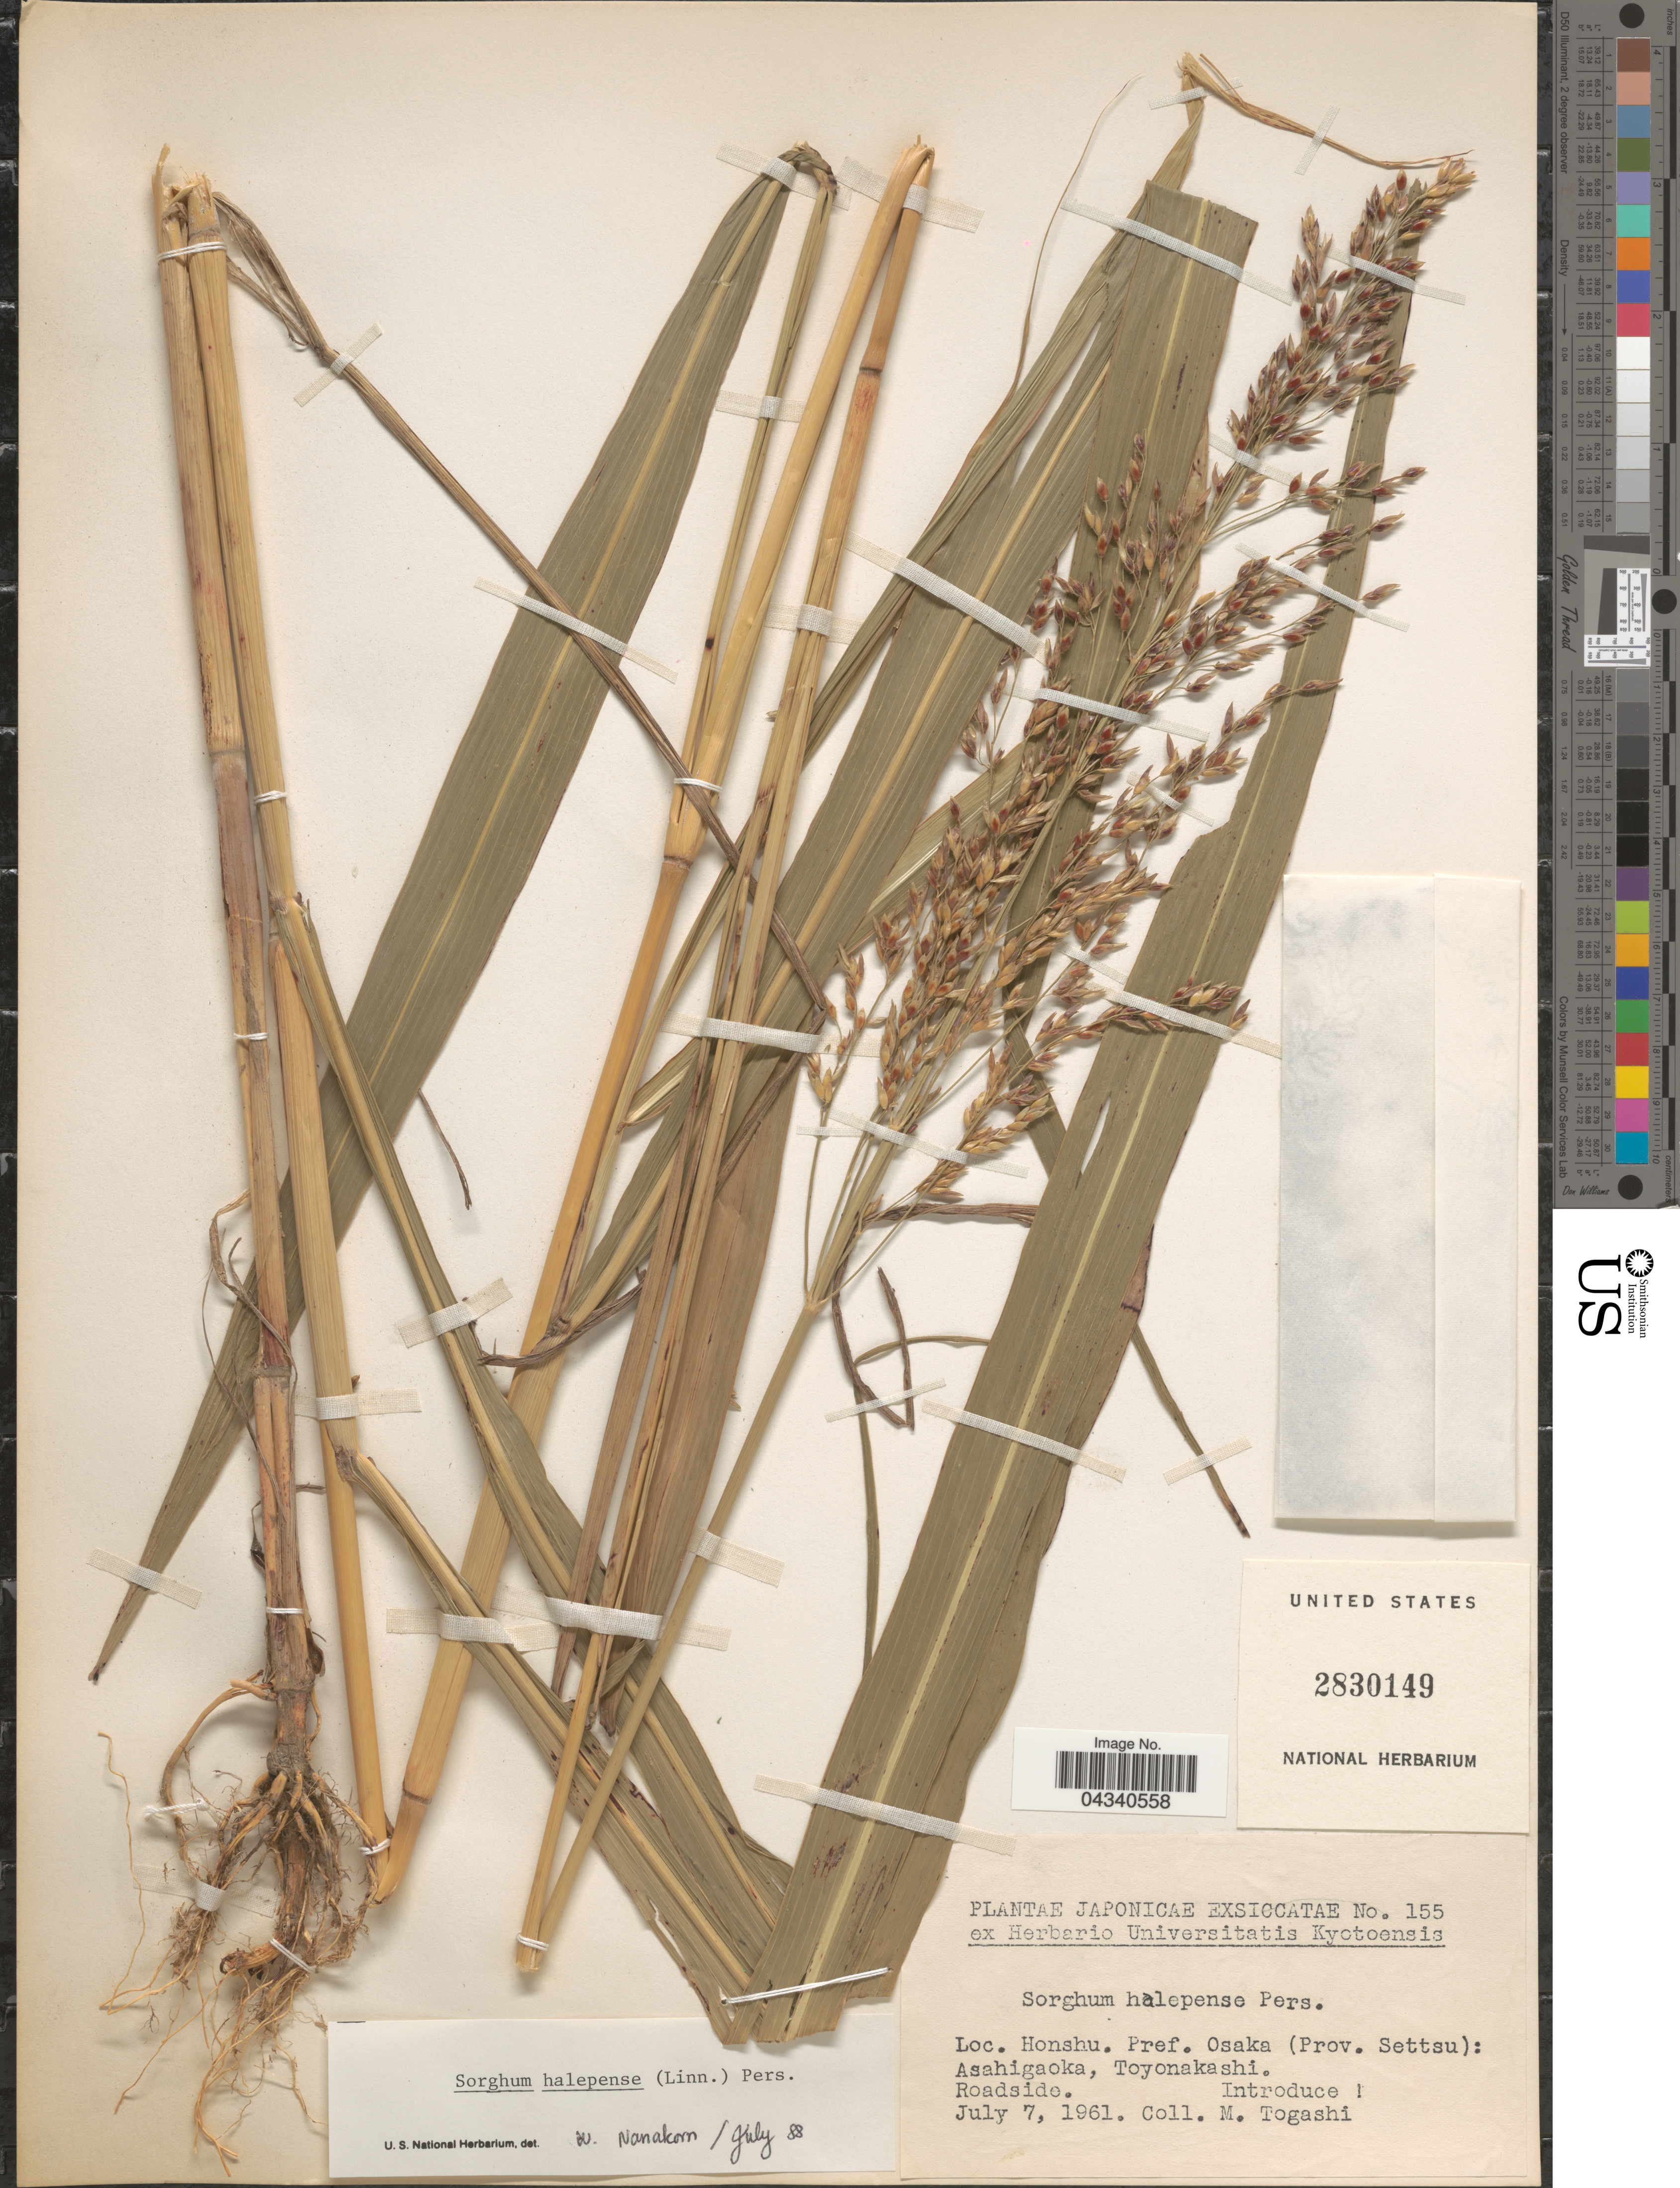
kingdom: Plantae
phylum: Tracheophyta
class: Liliopsida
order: Poales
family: Poaceae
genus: Sorghum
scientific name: Sorghum halepense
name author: (L.) Pers.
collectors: M. Togashi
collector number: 155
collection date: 1961-07-07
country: Japan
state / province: Osaka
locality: Honshu, Pref. Osaka (Prov. Settsu): Asahigaoka, Toyonakashi. Roadside.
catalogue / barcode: US 2830149